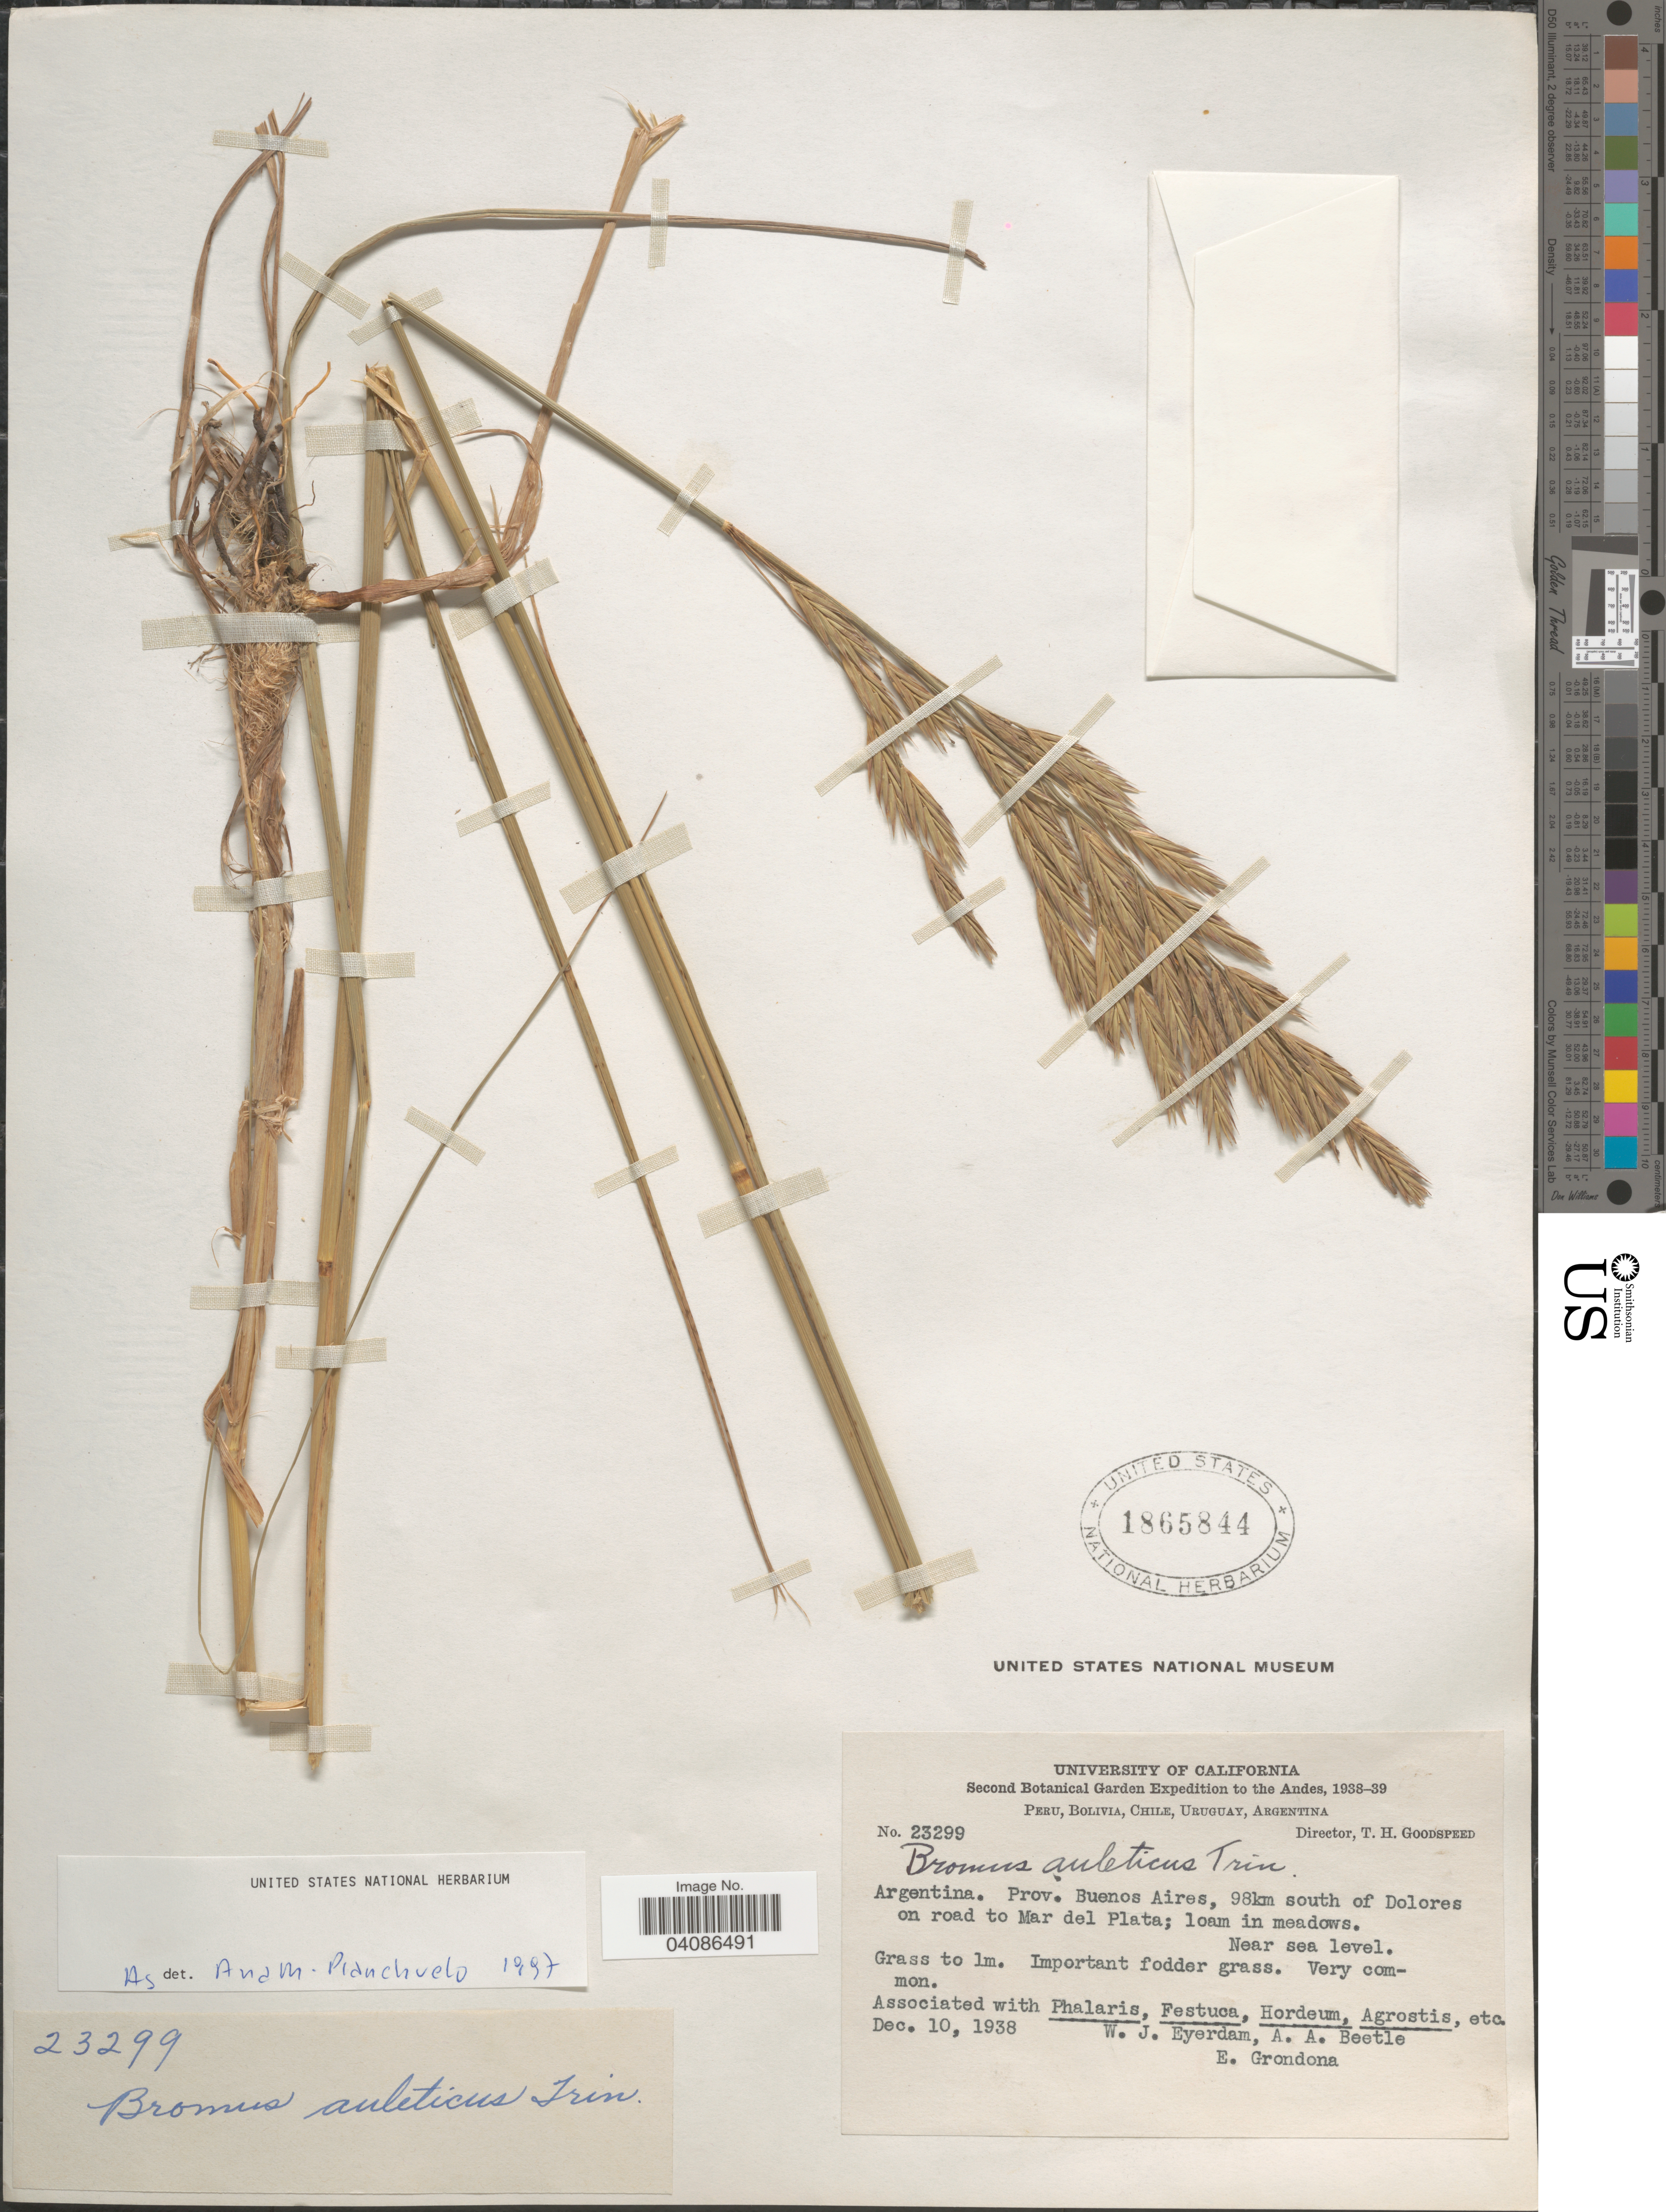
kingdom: Plantae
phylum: Tracheophyta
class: Liliopsida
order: Poales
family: Poaceae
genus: Bromus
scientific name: Bromus auleticus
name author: Trin. ex Nees in Mart.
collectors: W. J. Eyerdam, A. A. Beetle & E. Grondona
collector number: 23299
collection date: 1938-12-10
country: Argentina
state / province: Buenos Aires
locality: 98km south of Dolores on road to Mar del Plata; loam in meadows.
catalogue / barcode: US 1865844